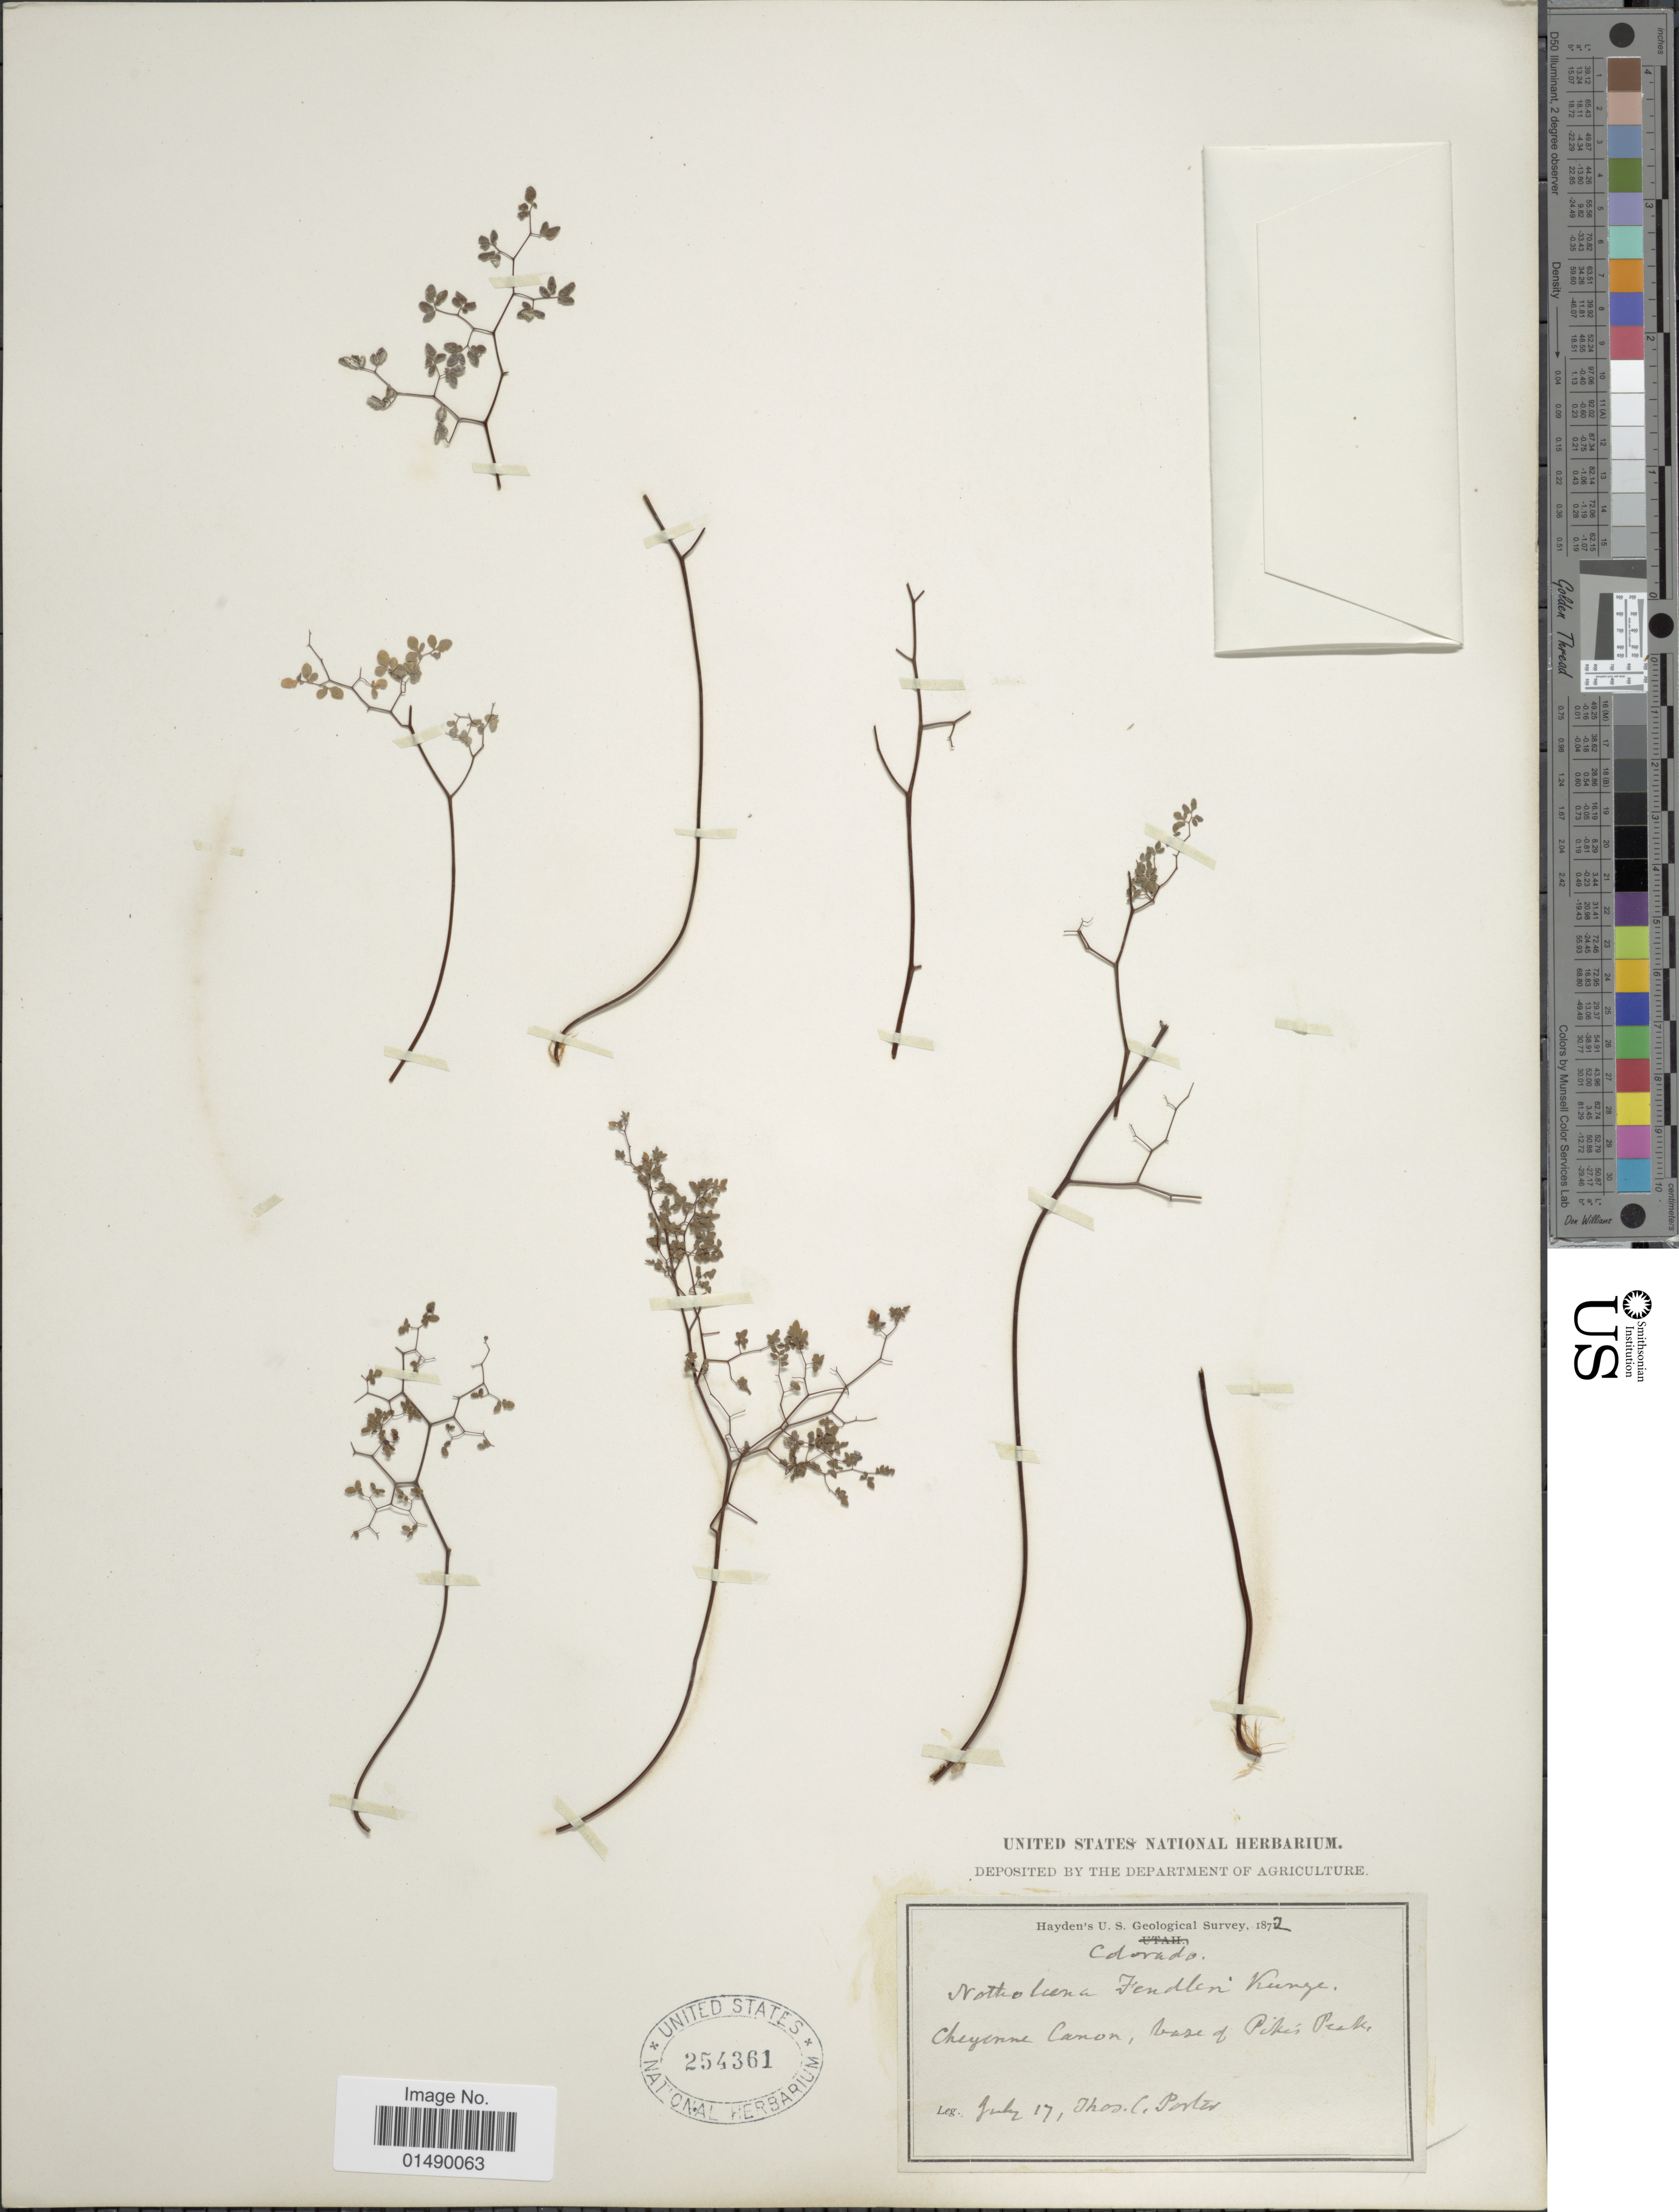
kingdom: Plantae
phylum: Tracheophyta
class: Polypodiopsida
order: Polypodiales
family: Pteridaceae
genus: Argyrochosma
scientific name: Argyrochosma fendleri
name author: (Kunze) Windham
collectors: T. C. Porter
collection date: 1872-07-17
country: United States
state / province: Colorado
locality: Colorado, Cheyenne Canon, base of Pikes Peak.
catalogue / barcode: US 254361